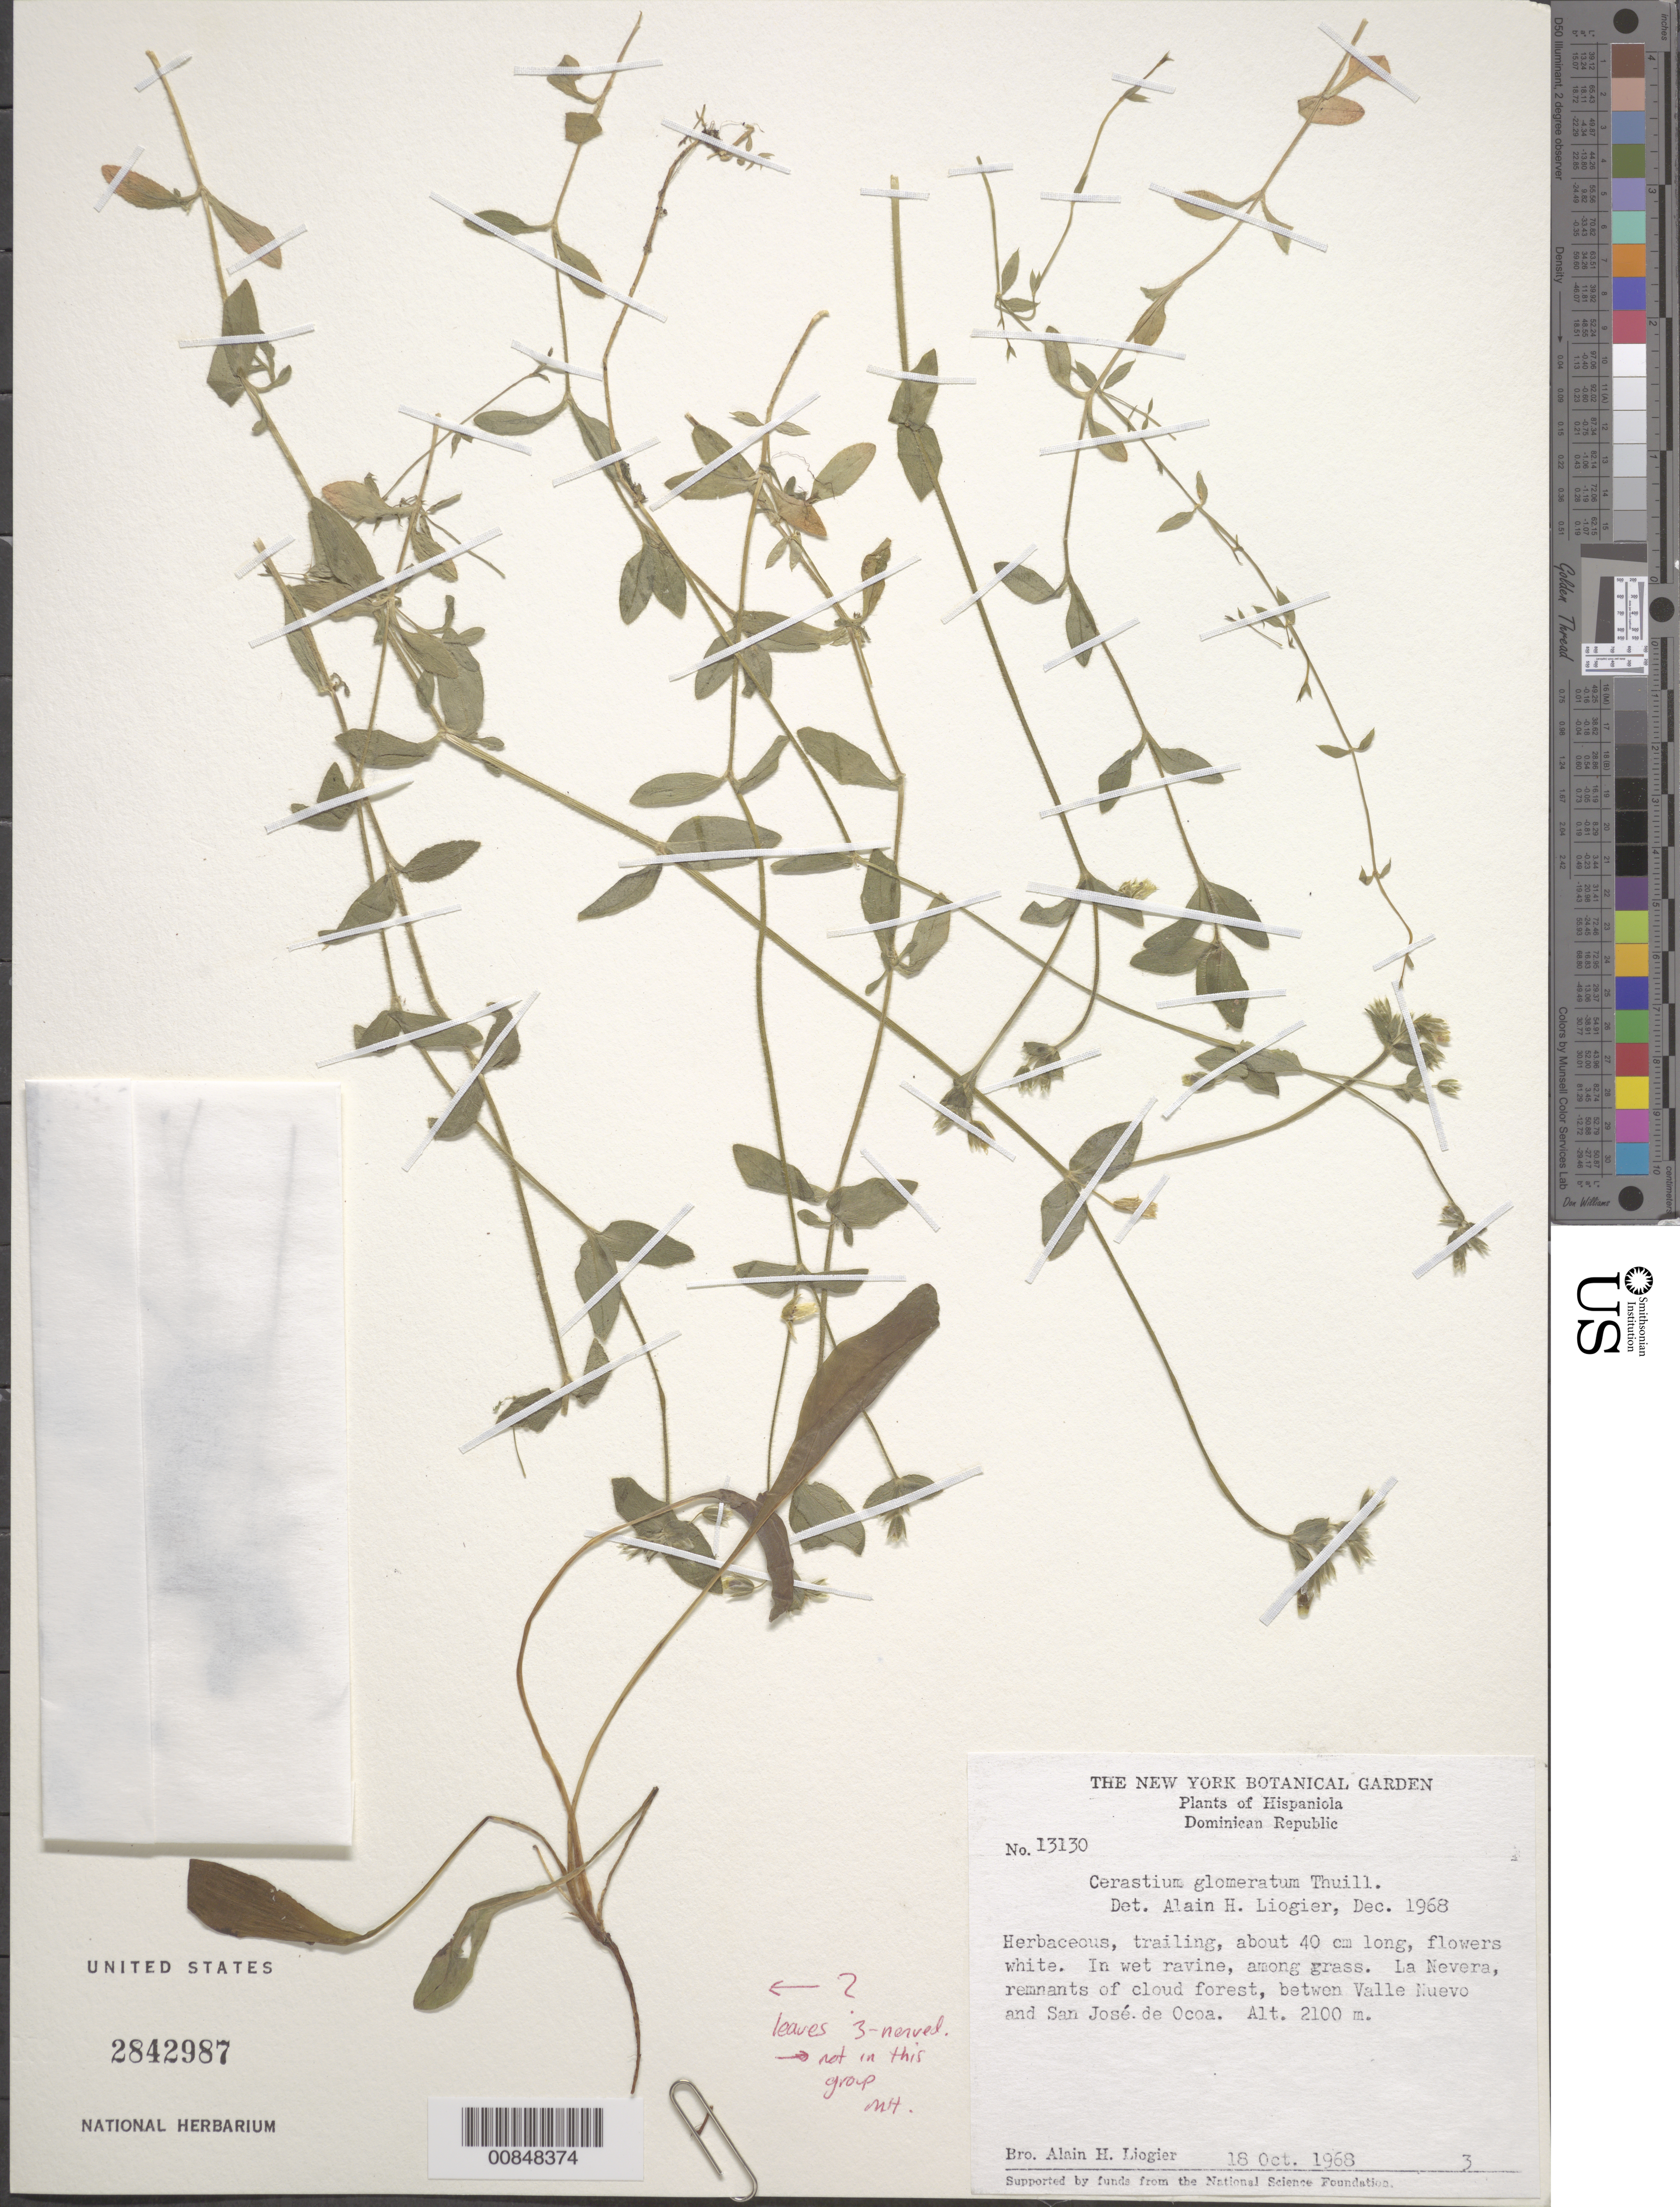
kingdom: Plantae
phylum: Tracheophyta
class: Magnoliopsida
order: Caryophyllales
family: Caryophyllaceae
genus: Cerastium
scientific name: Cerastium glomeratum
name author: Thuill.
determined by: Liogier, Alain H.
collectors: A. H. Liogier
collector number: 13130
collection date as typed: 18 Oct 1968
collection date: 1968-10-18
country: Dominican Republic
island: Hispaniola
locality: La Nevera, remnants of cloud forest, between Valle Nuevo and San José de Ocoa.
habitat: In wet ravine, among grass. Remnants of cloud forest.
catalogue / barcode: US 2842987